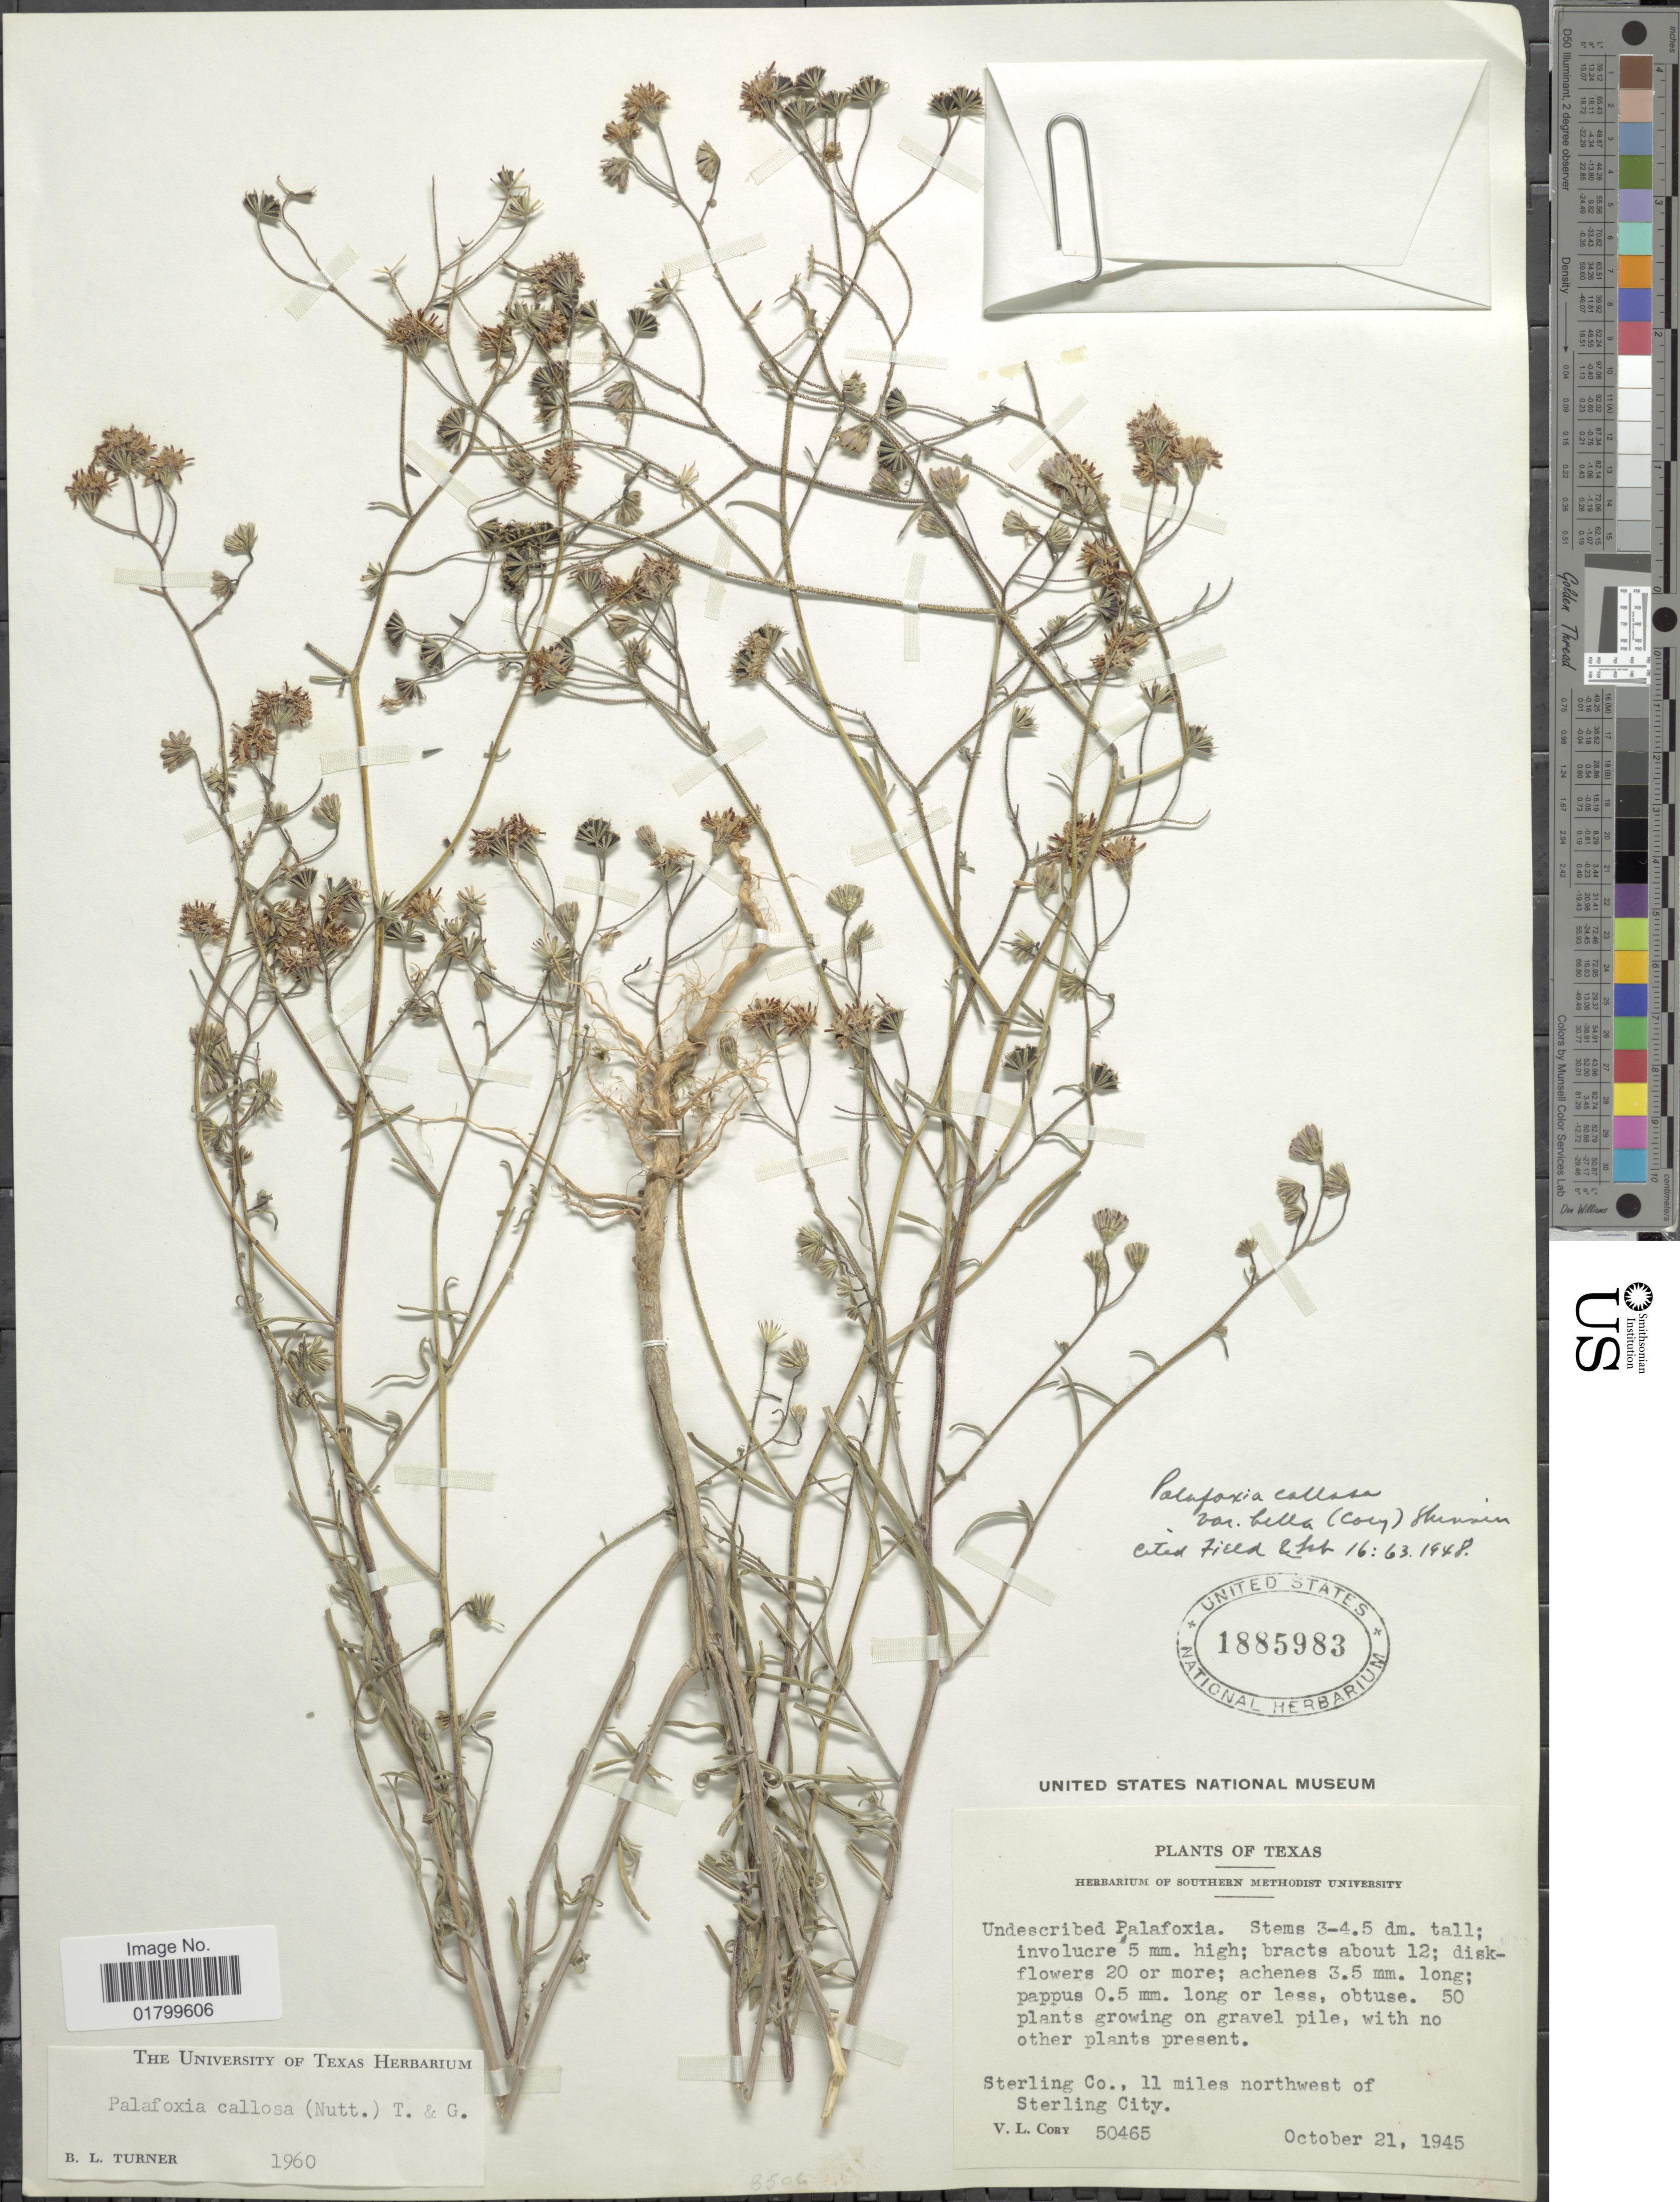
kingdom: Plantae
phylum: Tracheophyta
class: Magnoliopsida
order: Asterales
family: Asteraceae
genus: Palafoxia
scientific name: Palafoxia callosa var. callosa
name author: (Nutt.) Torr. & A. Gray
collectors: V. Cory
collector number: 50465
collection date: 1945-10-21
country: United States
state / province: Texas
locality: Sterling Co., 11 miles northwest of Sterling City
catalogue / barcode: US 1885983